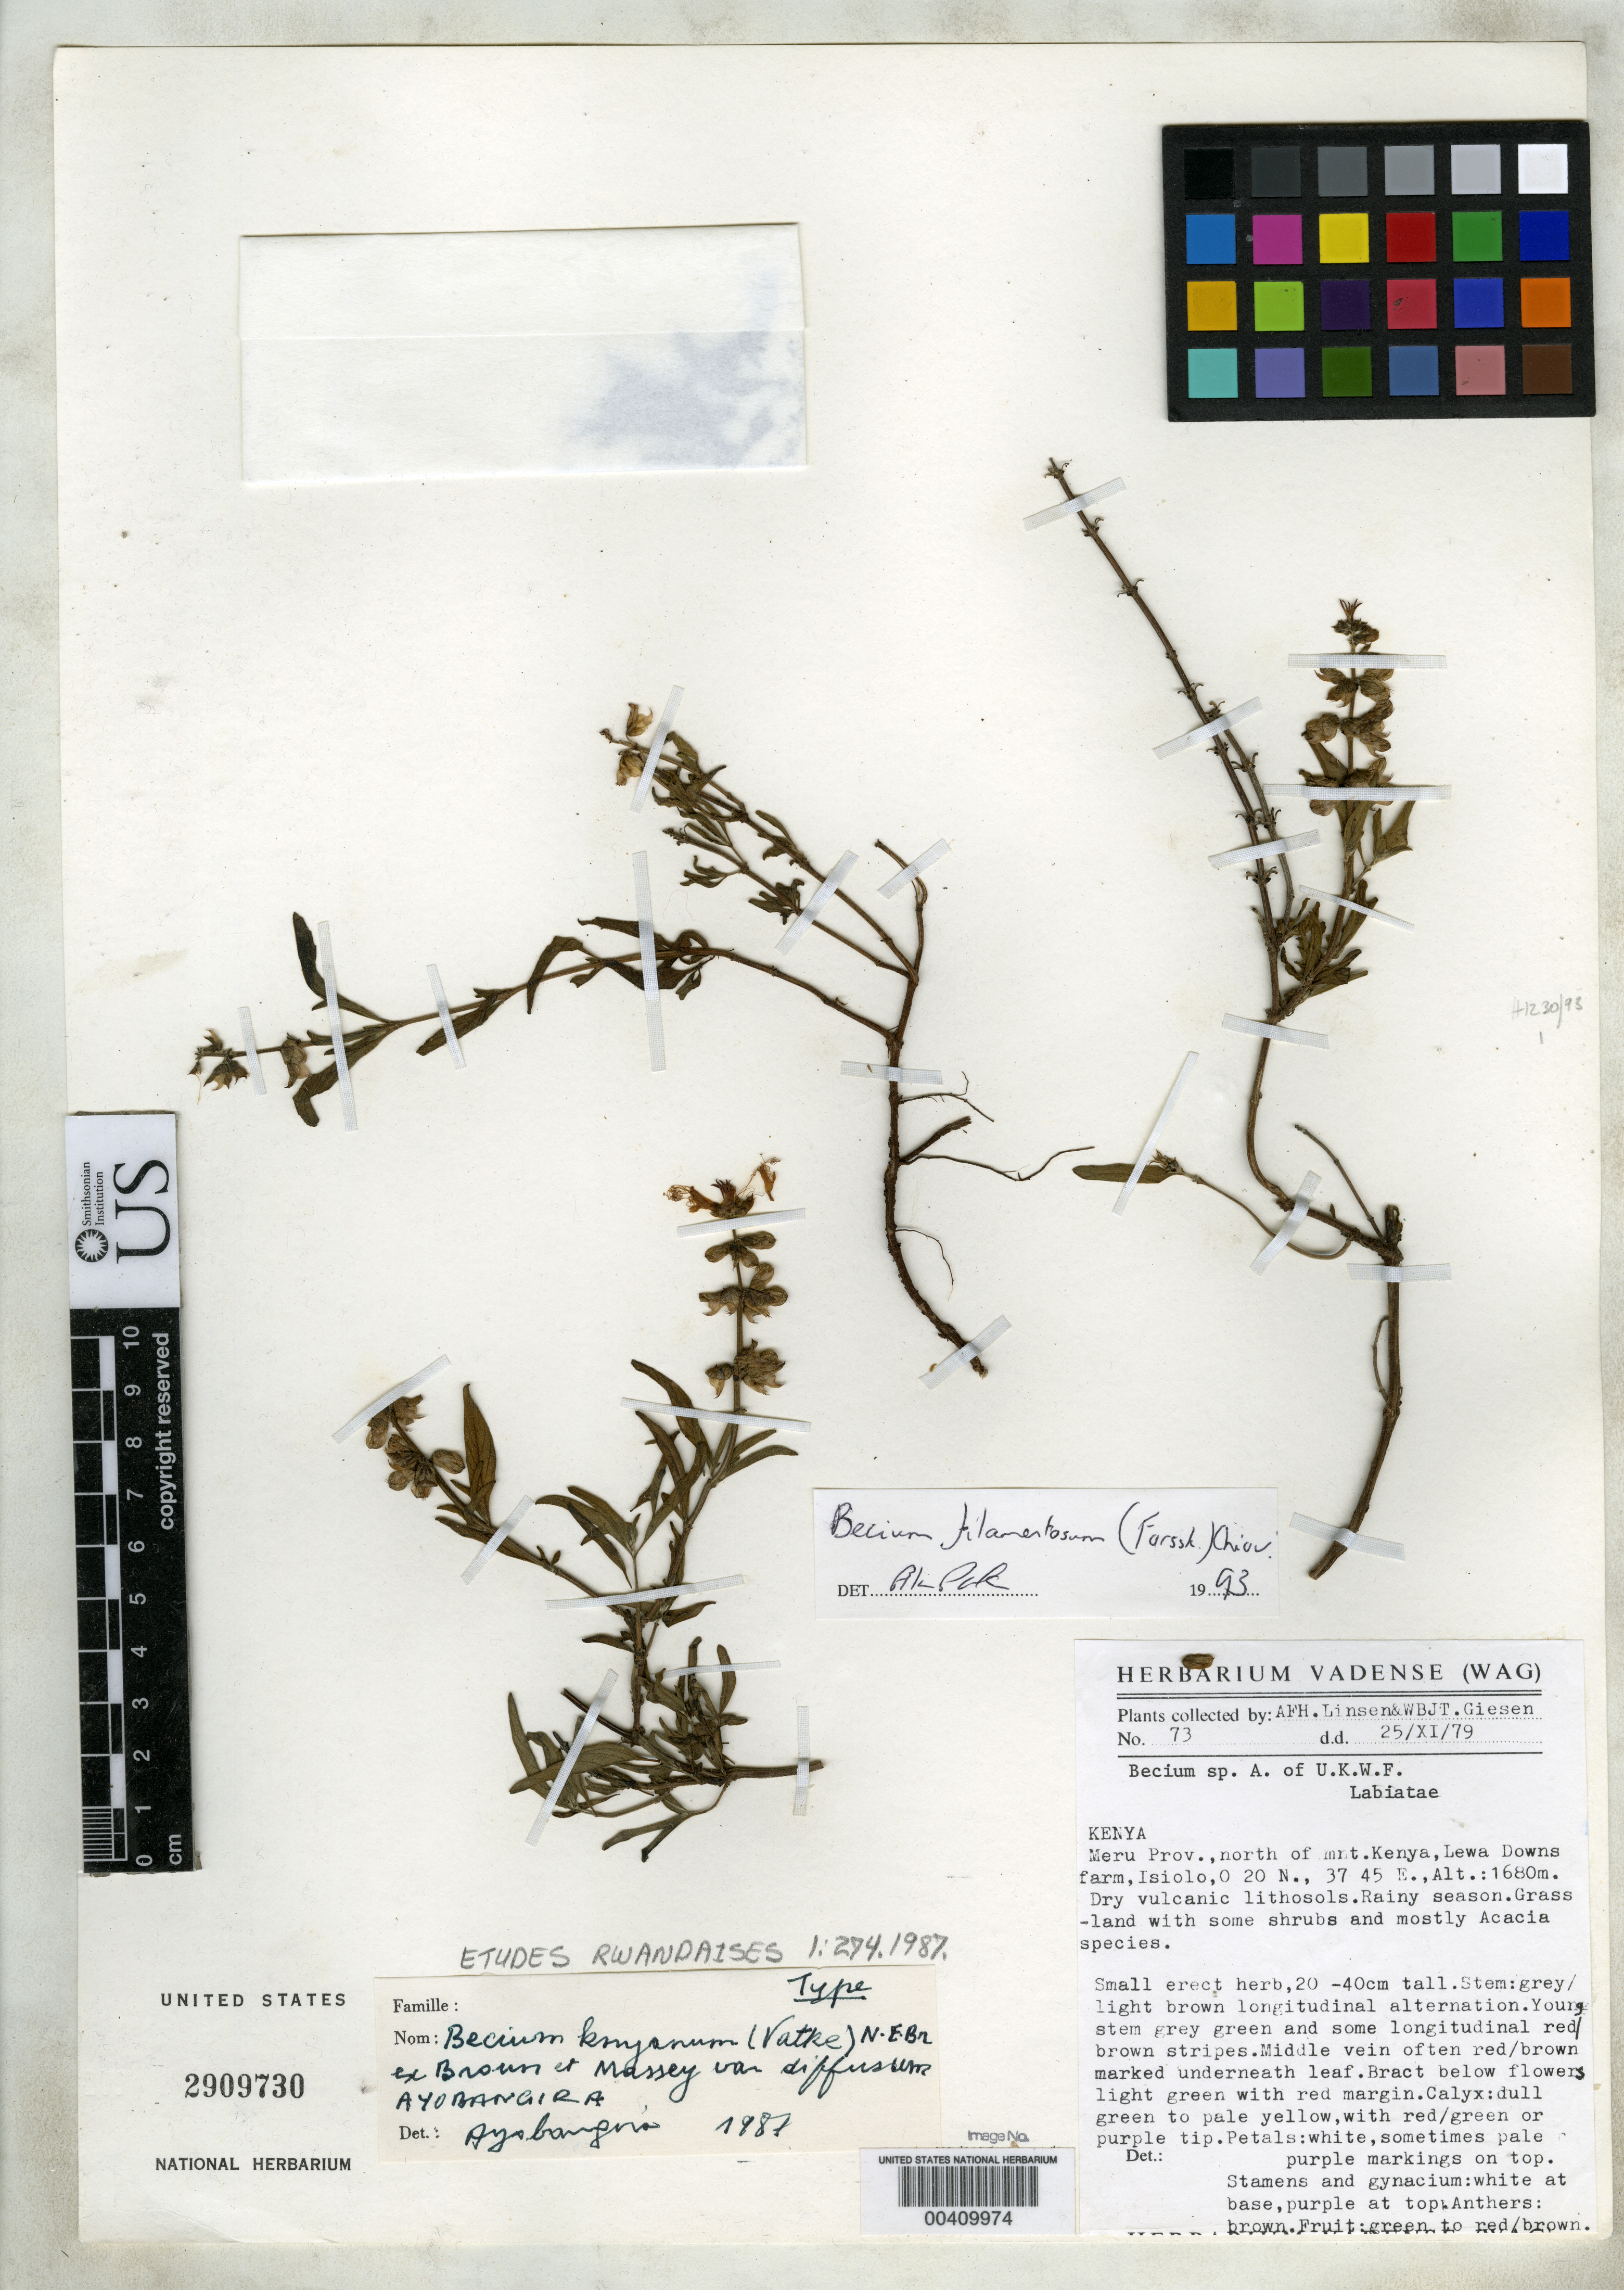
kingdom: Plantae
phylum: Tracheophyta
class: Magnoliopsida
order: Lamiales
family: Lamiaceae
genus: Becium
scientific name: Becium knyanum var. diffusum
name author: Ayob.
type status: Isotype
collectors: A. Linsen & W. Giesen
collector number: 73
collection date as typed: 25 Nov 1979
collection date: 1979-11-25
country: Kenya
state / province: Meru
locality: N of Mountain Kenya, Lewa Downs farm, Isiolo.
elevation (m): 1680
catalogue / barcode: US 2909730